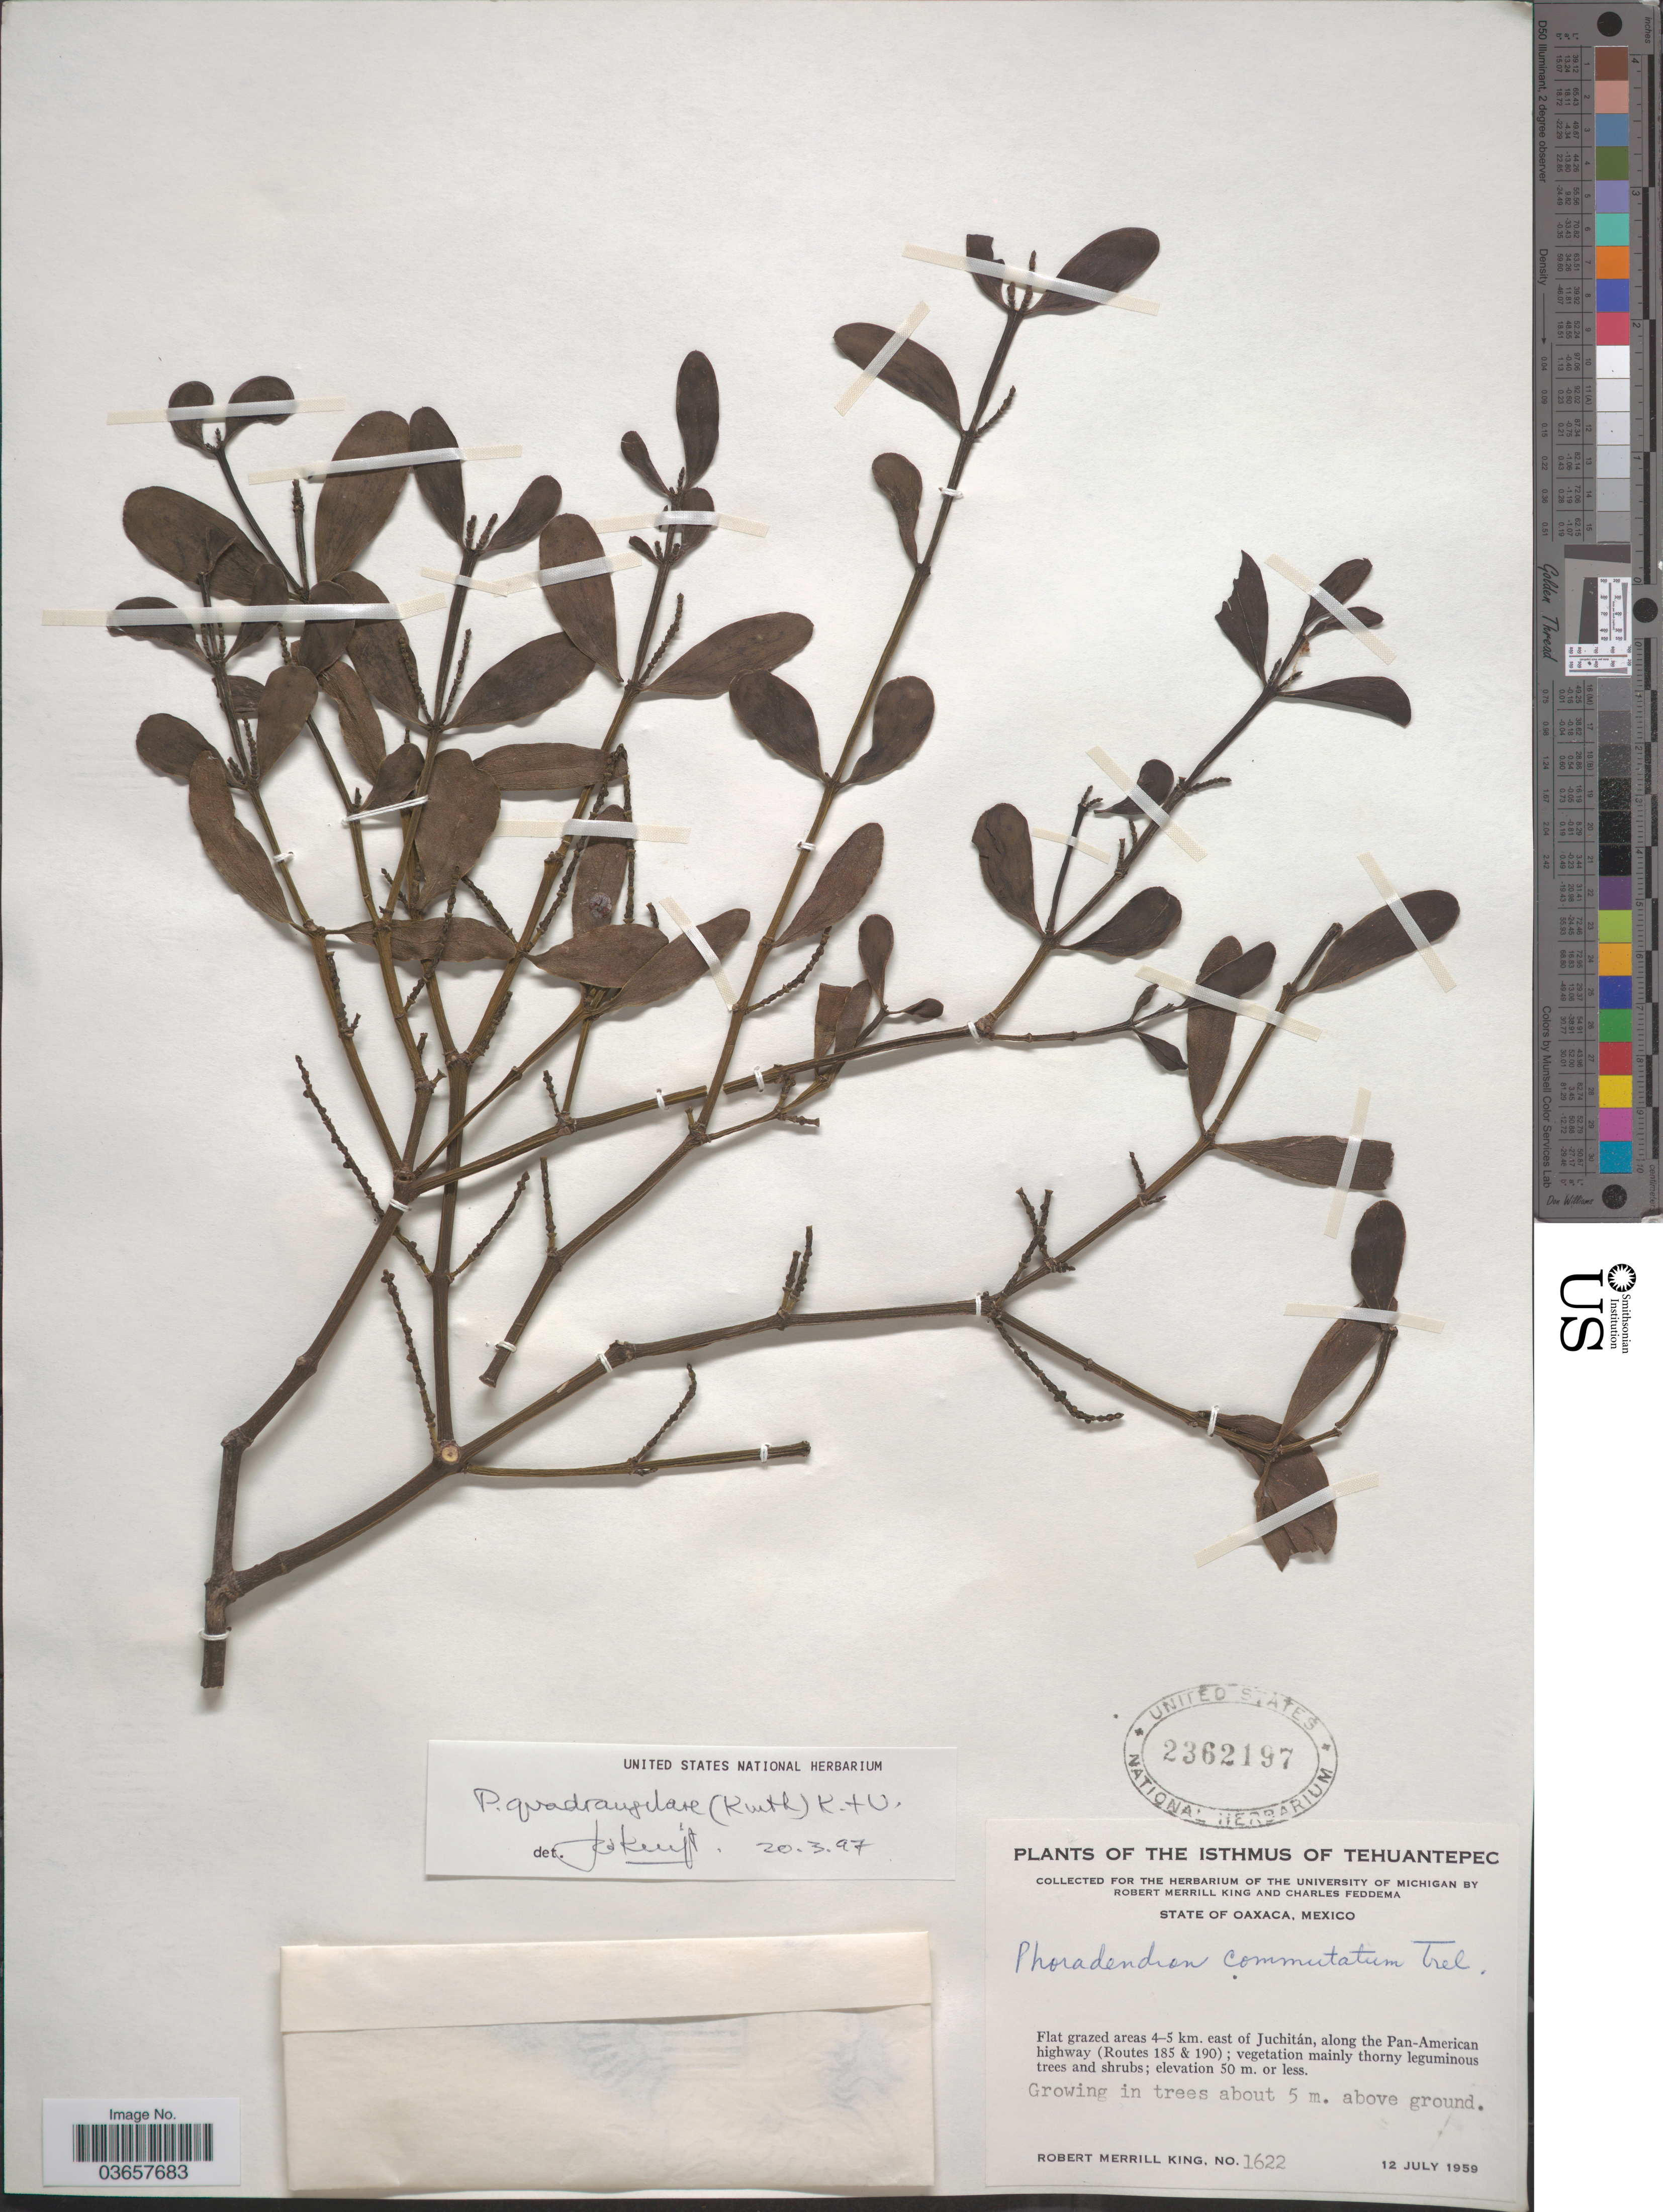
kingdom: Plantae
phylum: Tracheophyta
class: Magnoliopsida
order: Santalales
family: Viscaceae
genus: Phoradendron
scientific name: Phoradendron quadrangulare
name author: (Kunth) Griseb.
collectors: R. M. King & C. Feddema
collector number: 1622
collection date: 1959-07-12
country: Mexico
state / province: Oaxaca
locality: The Isthmus of Tehuantepec. Flat grazed areas 4-5 km. east of Juchitán, along the Pan-American highway (Routes 185 & 190).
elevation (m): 50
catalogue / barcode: US 2362197